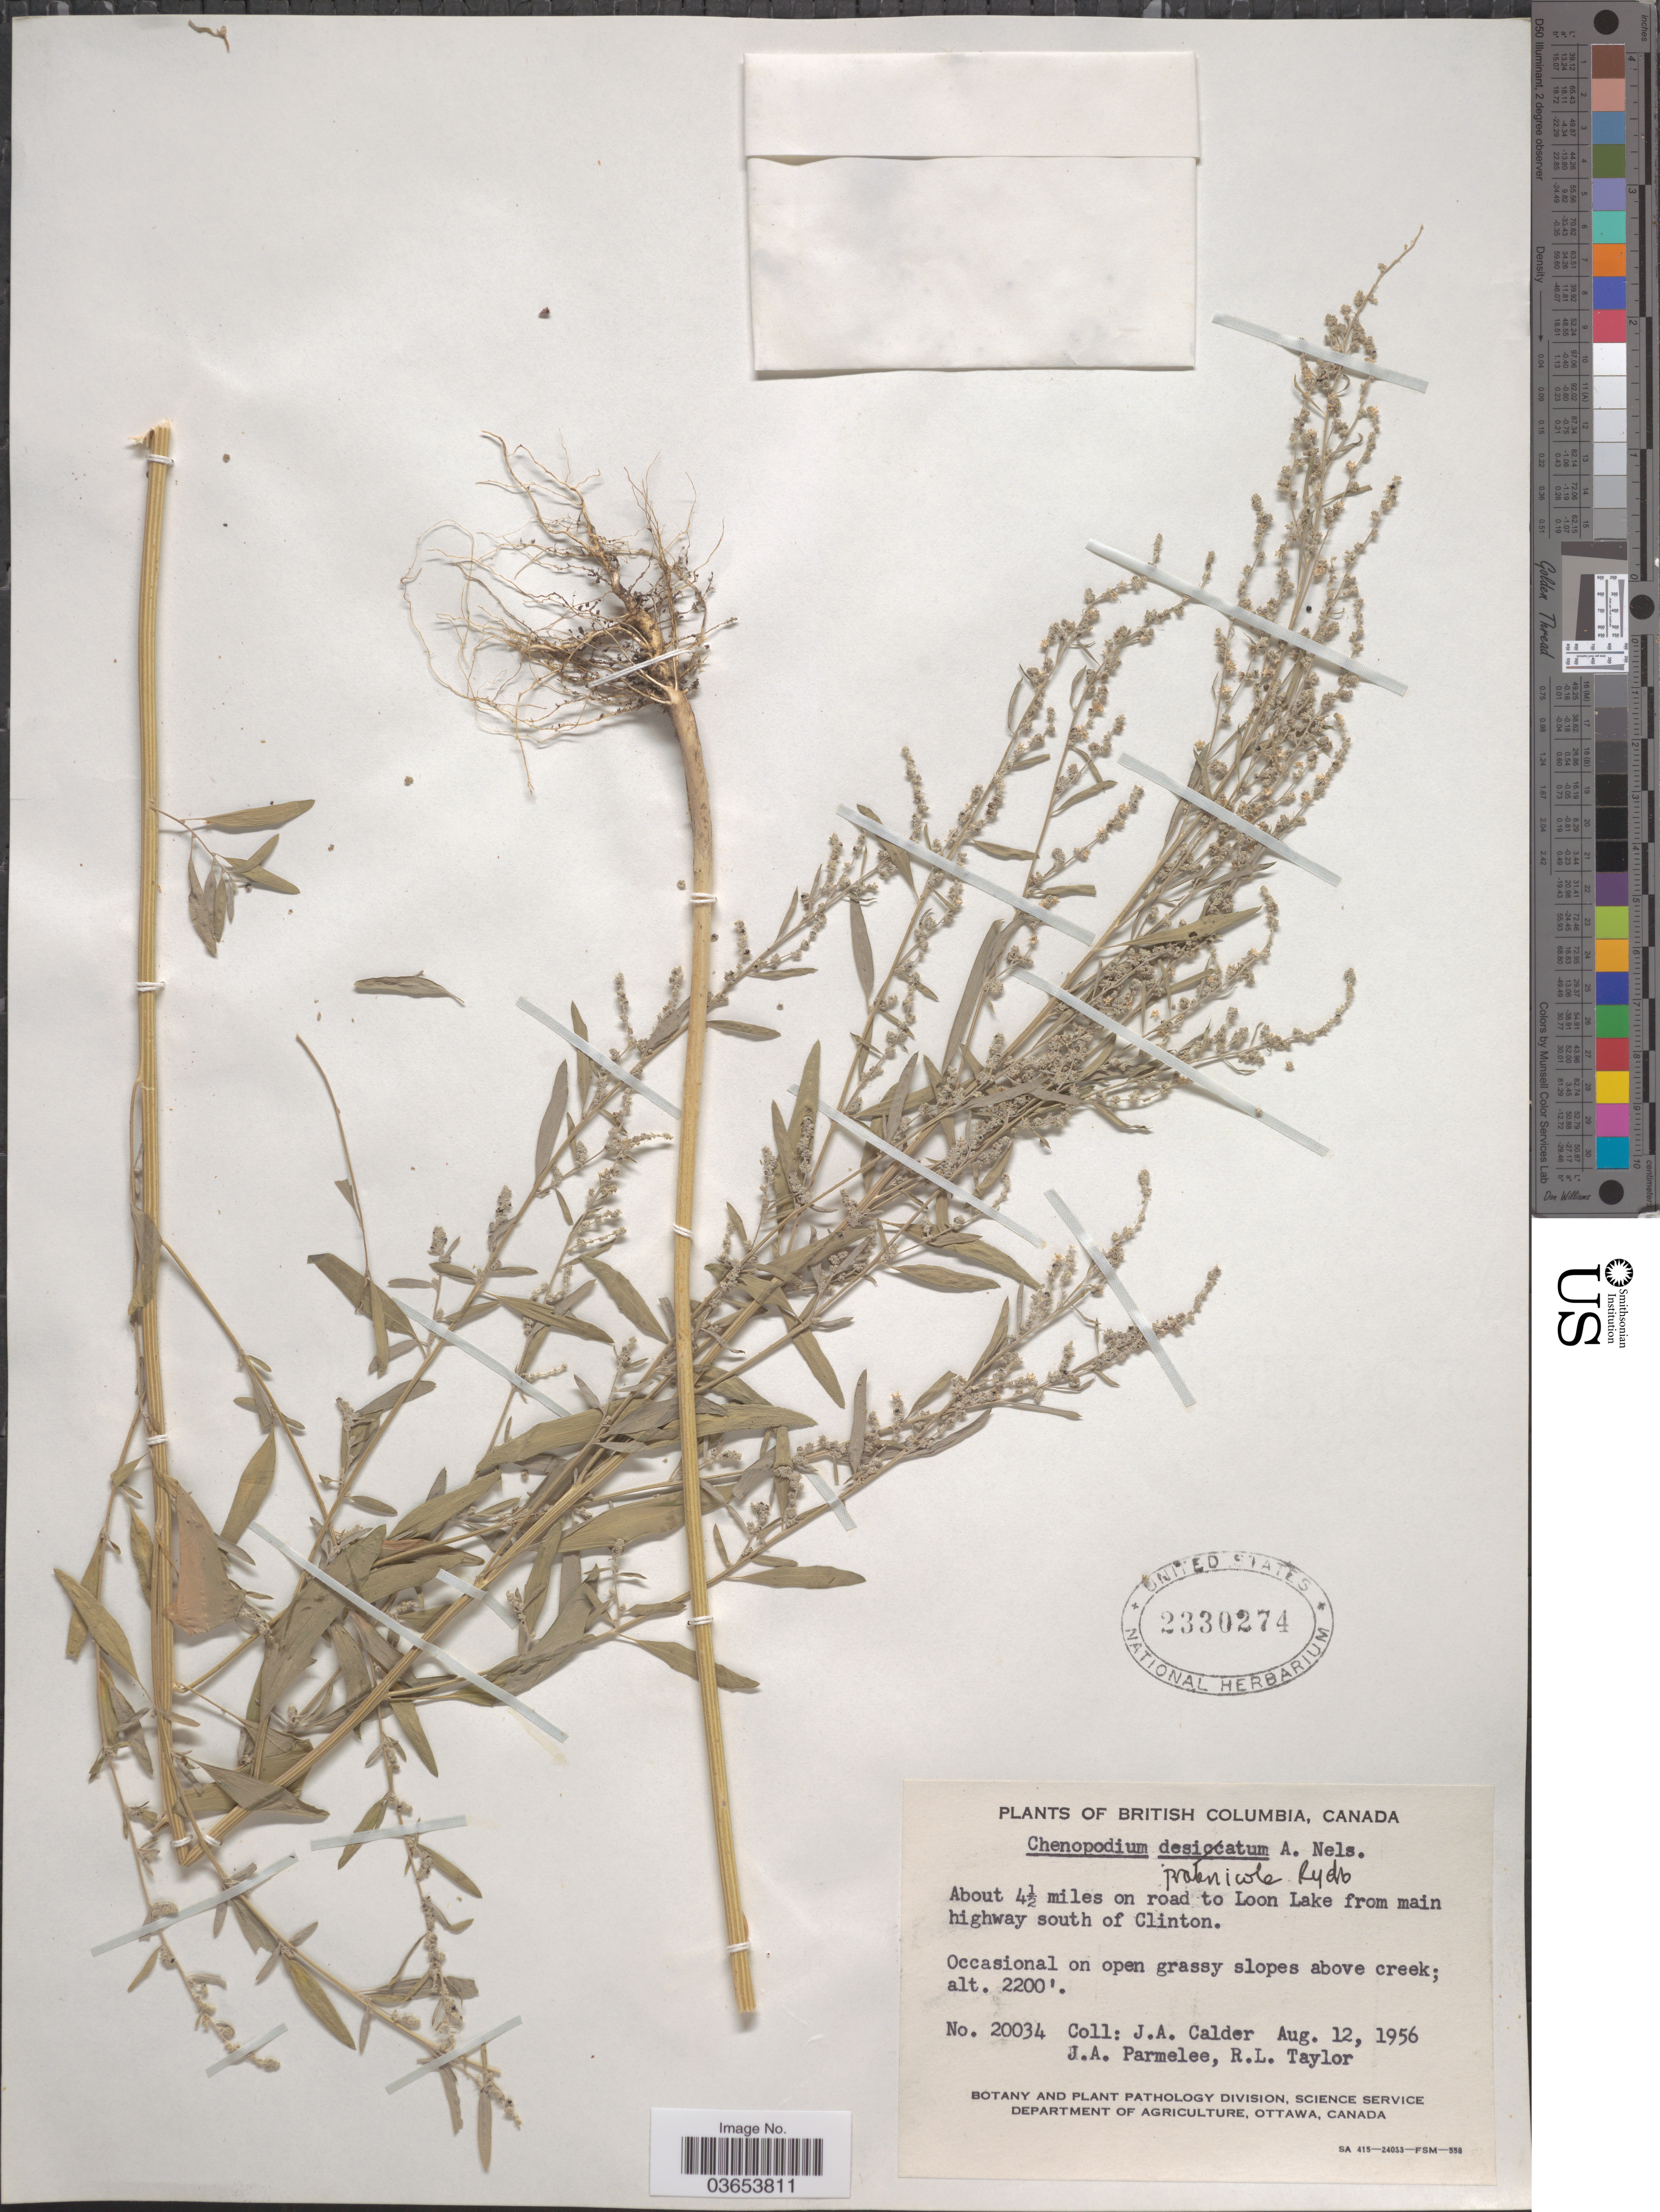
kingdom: Plantae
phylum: Tracheophyta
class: Magnoliopsida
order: Caryophyllales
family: Amaranthaceae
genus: Chenopodium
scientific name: Chenopodium pratericola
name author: Rydb.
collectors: J. A. Calder, J. A. Parmelee & R. Taylor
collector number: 20034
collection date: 1956-08-12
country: Canada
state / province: British Columbia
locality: About 4½ miles on road to Loon Lake from main highway south of Clinton.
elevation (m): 671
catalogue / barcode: US 2330274